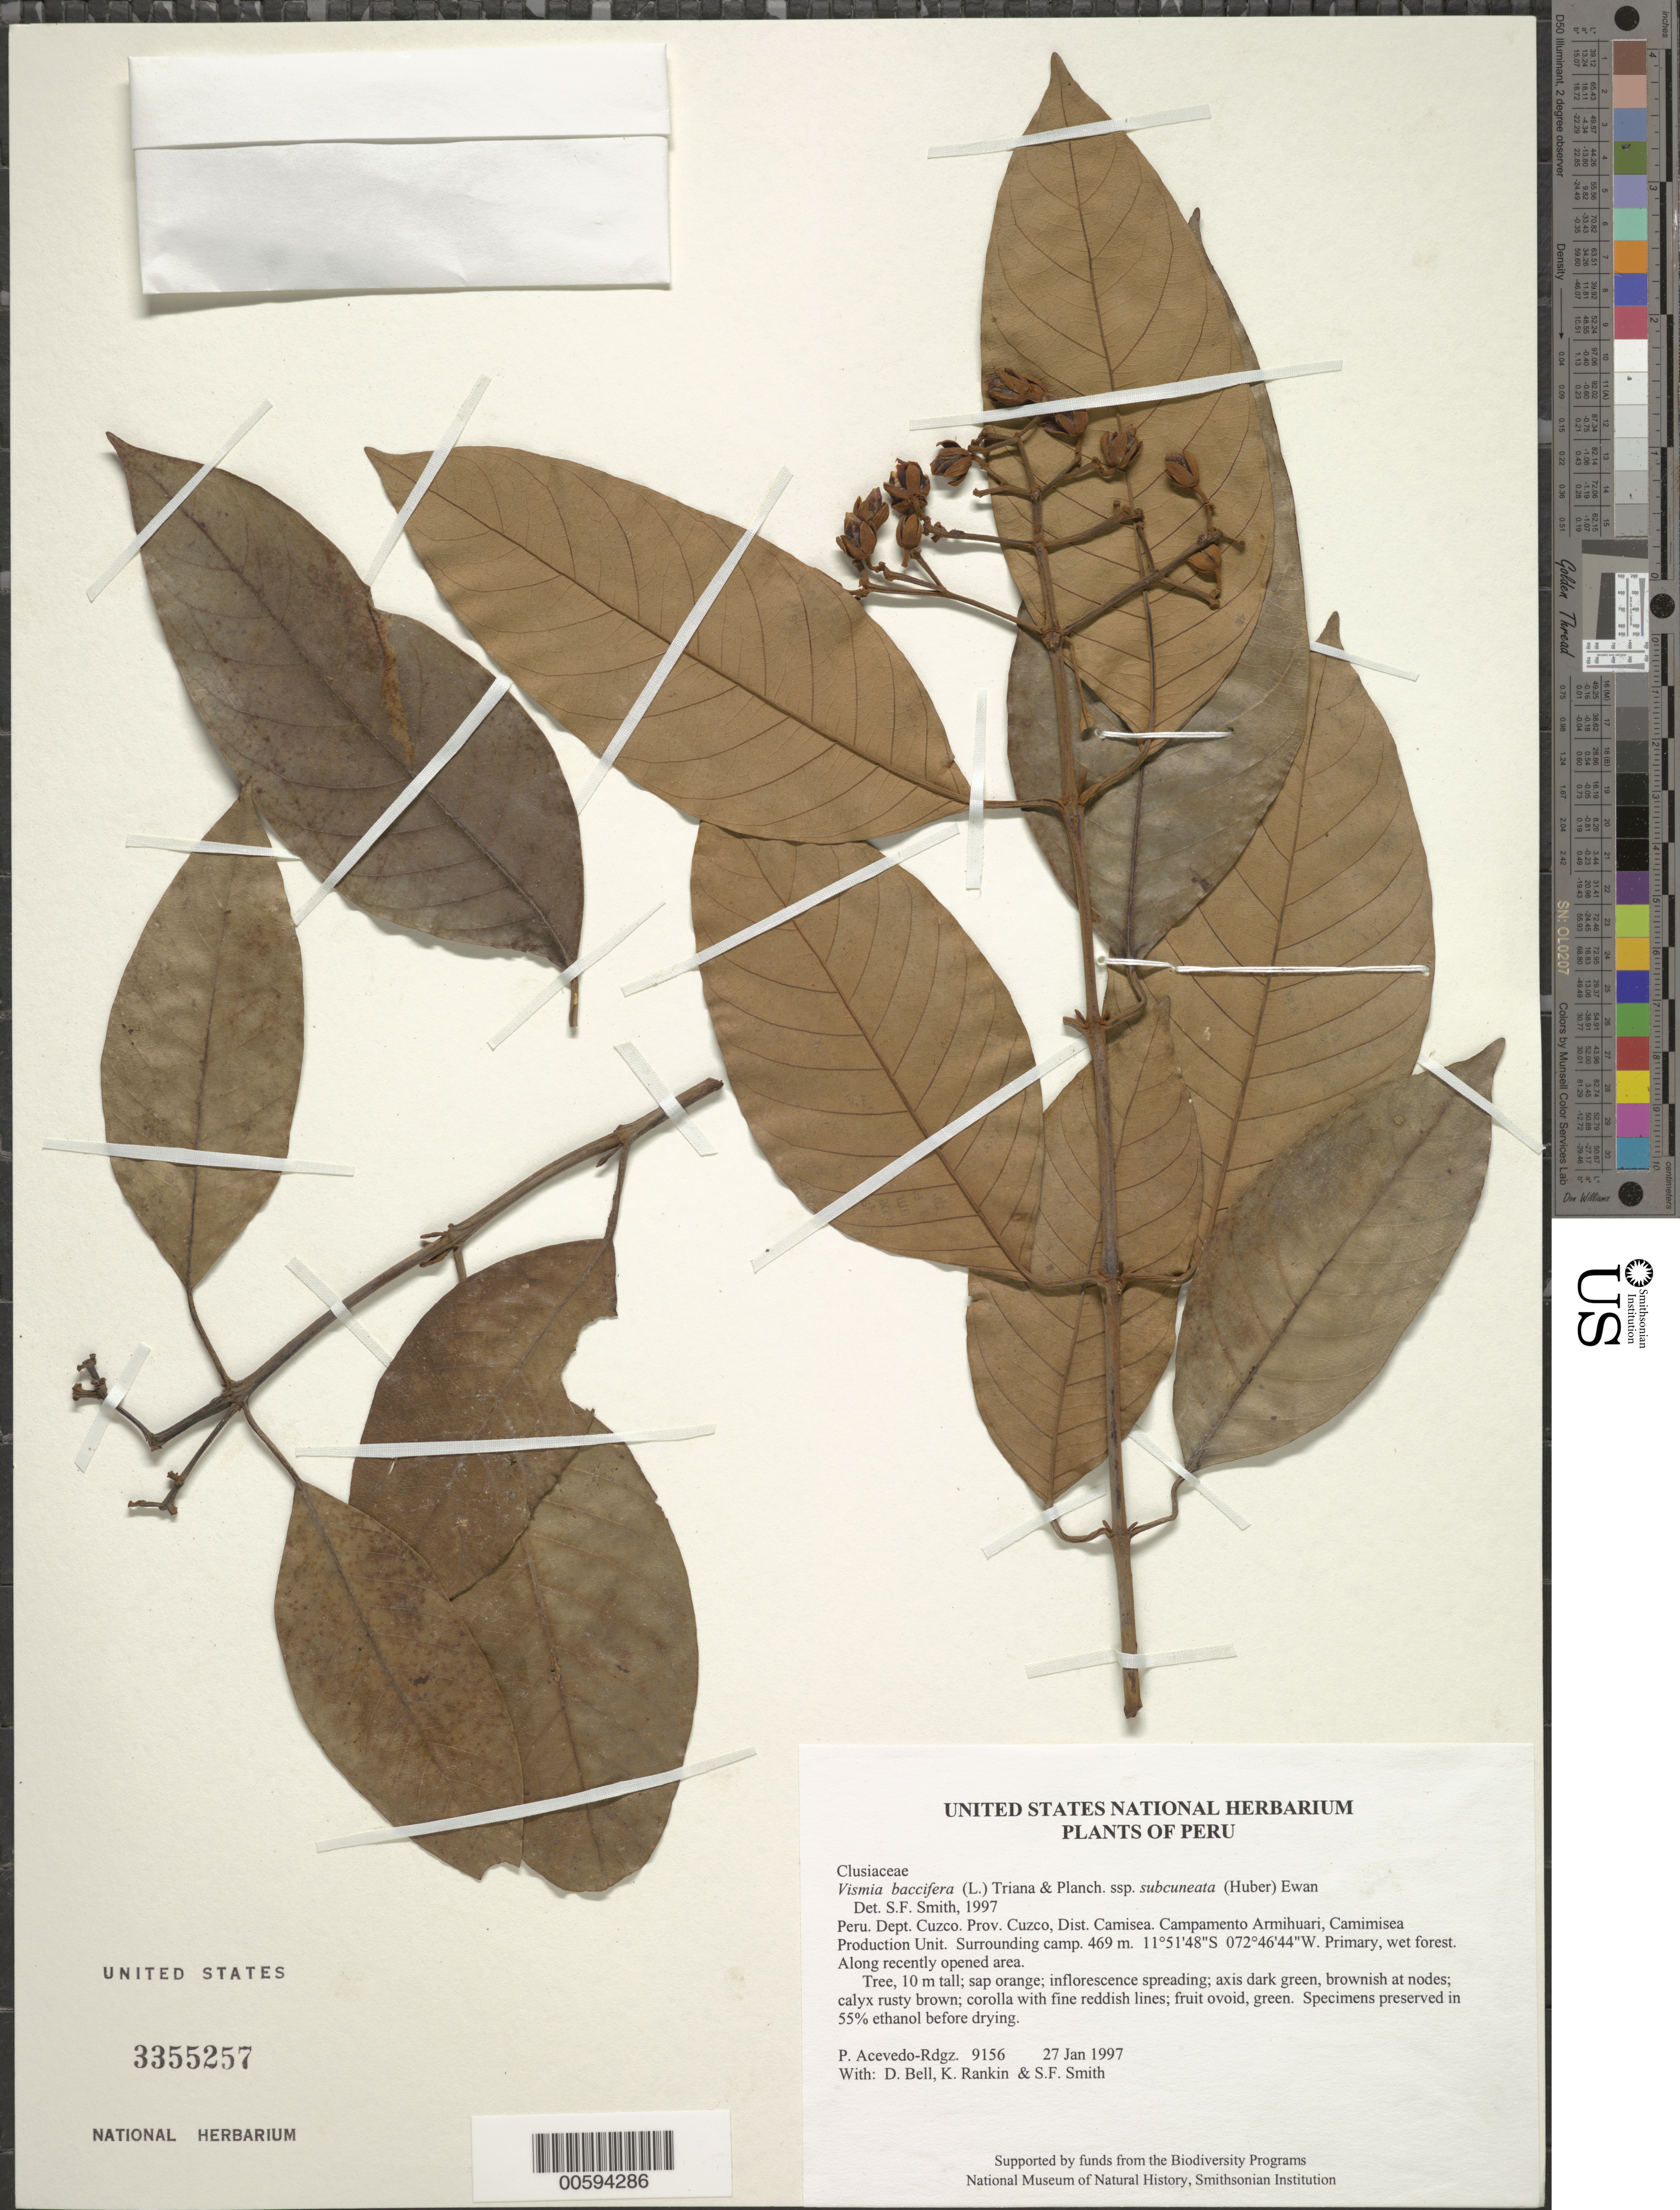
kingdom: Plantae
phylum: Tracheophyta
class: Magnoliopsida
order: Malpighiales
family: Hypericaceae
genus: Vismia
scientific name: Vismia baccifera subsp. subcuneata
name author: (Huber) Ewan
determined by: Smith, Stephen F., (US), NMNH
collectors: P. Acevedo-Rodr., D. A. Bell, K. B. Rankin & S.F. Smith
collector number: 9156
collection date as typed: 27 Jan 1997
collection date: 1997-01-27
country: Peru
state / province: Cusco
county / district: Cusco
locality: Districto Camisea, Campamento Armihuari, Camimisea Production Unit. Surrounding camp.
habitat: Primary, wet forest. Along recently opened area.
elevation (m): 469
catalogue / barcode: US 3355257